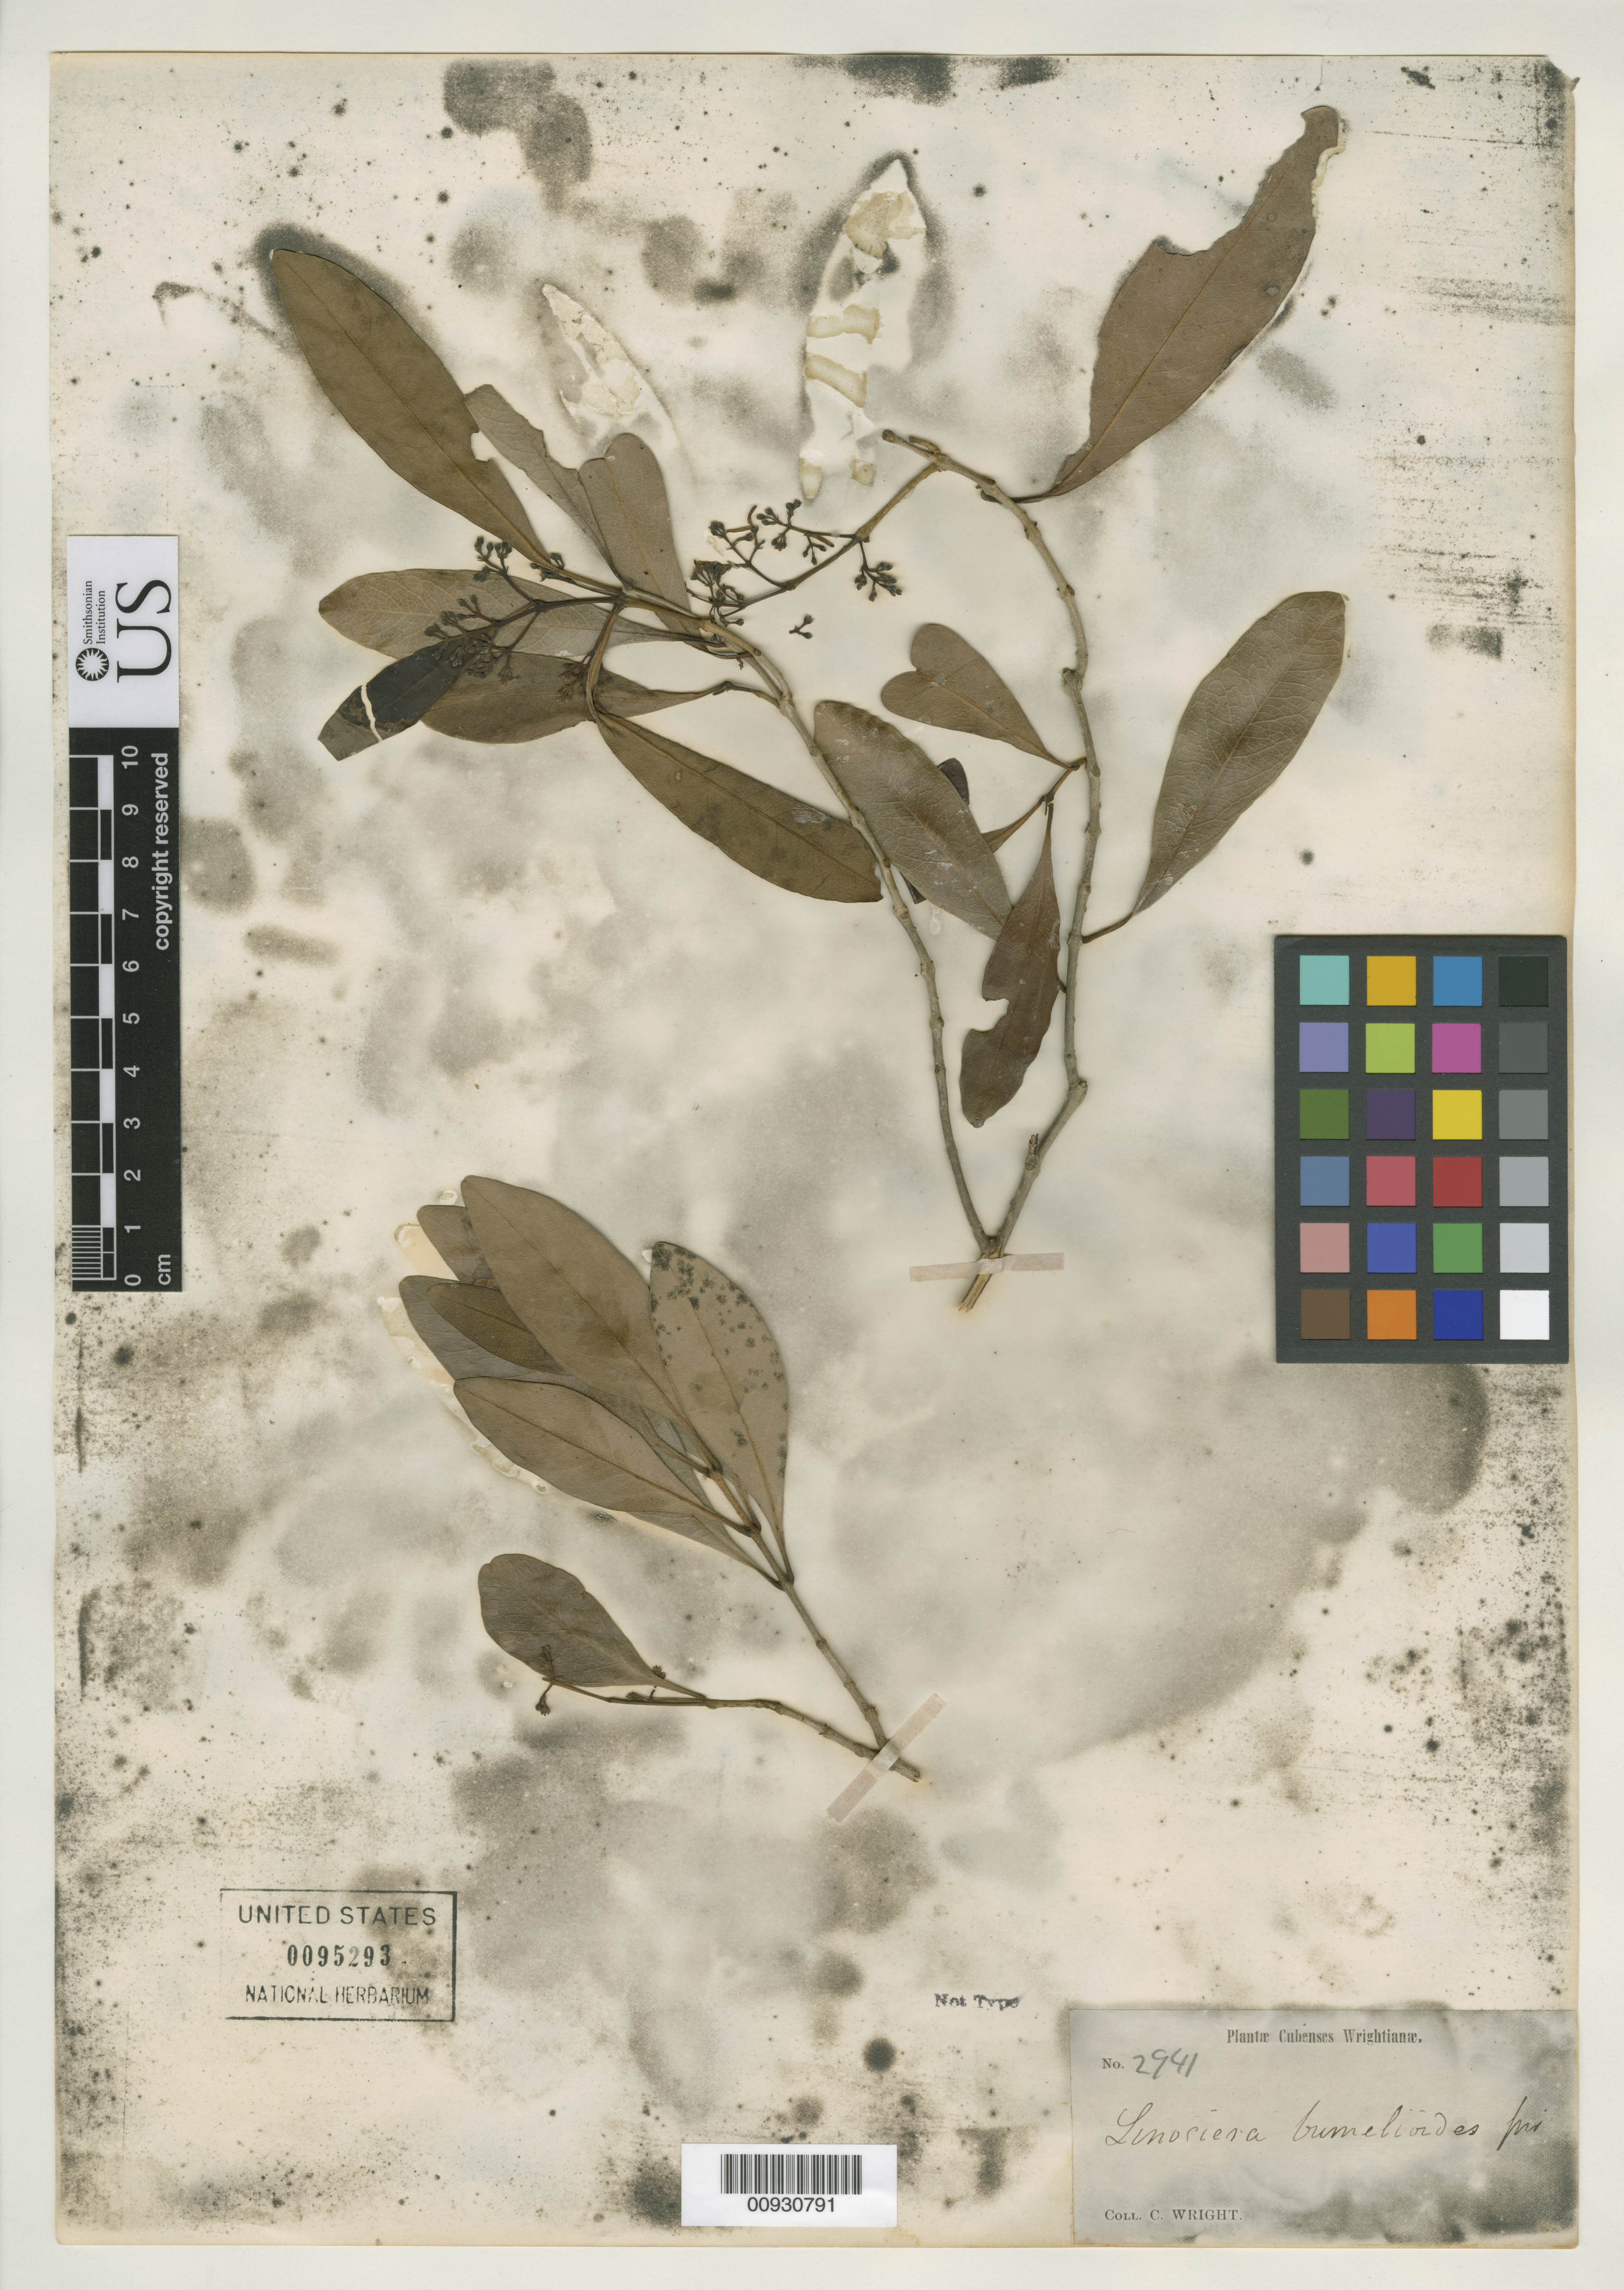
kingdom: Plantae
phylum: Tracheophyta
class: Magnoliopsida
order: Lamiales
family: Oleaceae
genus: Linociera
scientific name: Linociera bumelioides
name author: Griseb.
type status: Possible Syntype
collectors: C. Wright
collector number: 2941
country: Cuba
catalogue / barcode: US 95293